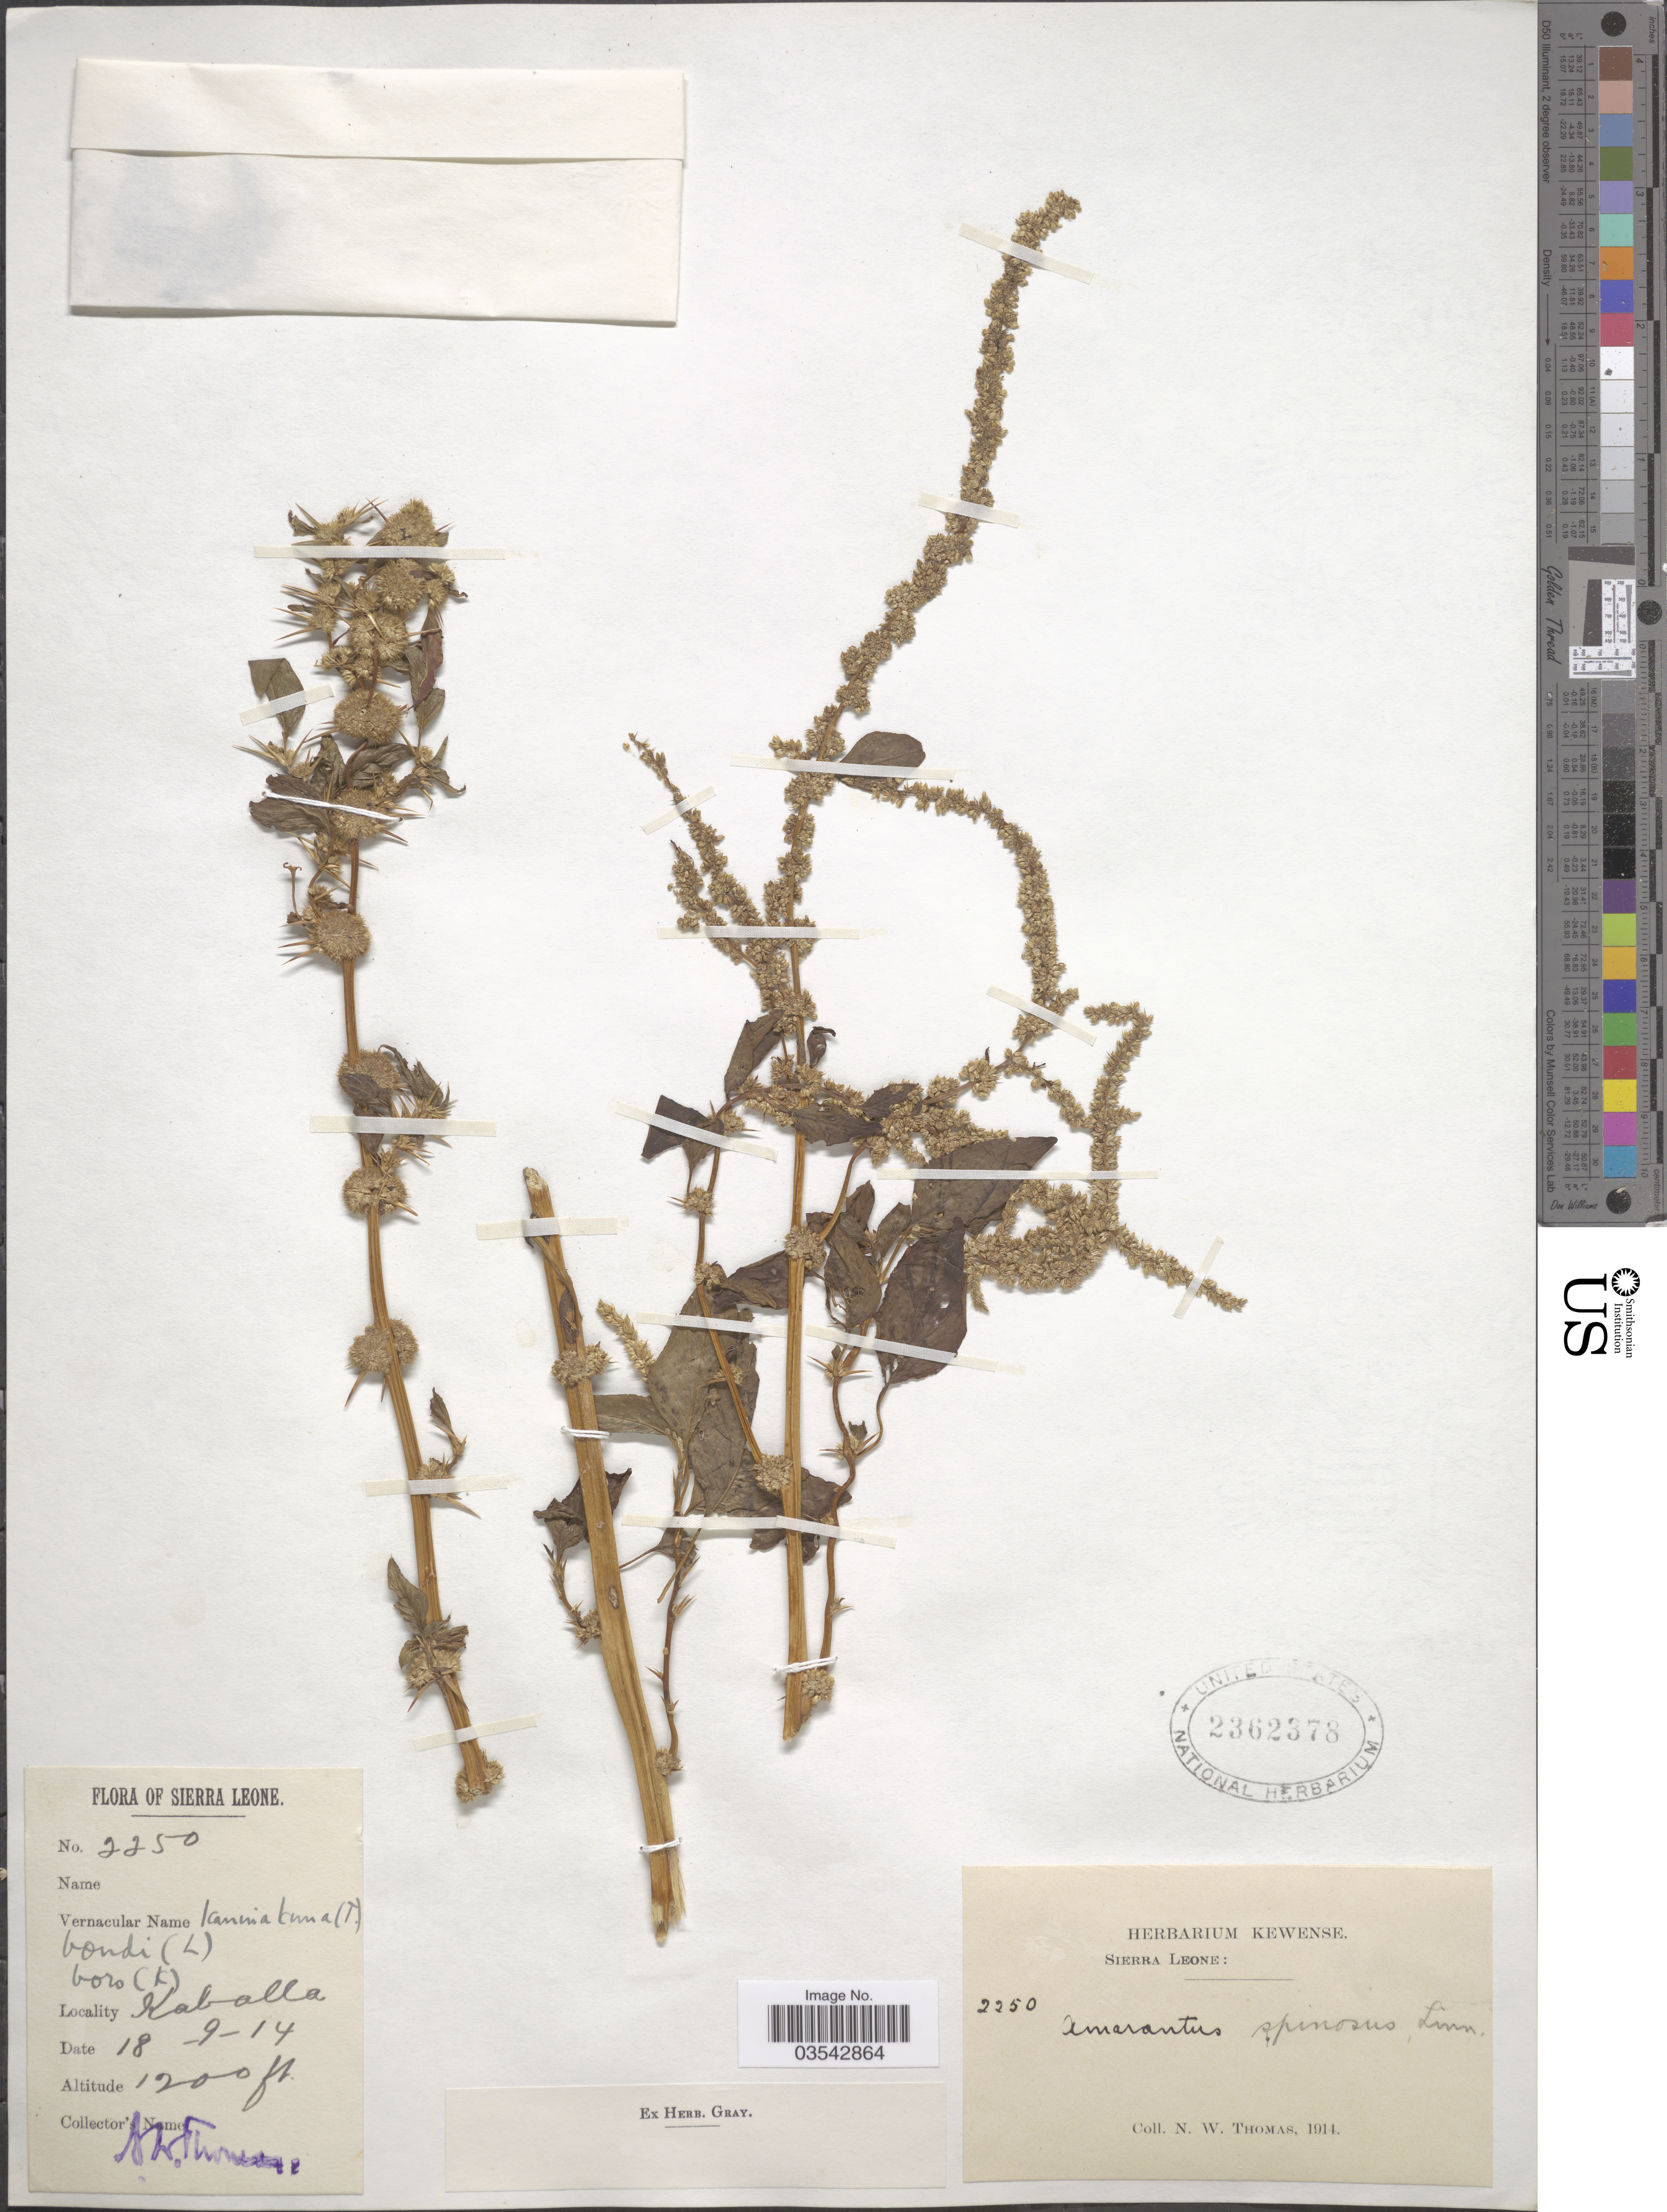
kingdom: Plantae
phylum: Tracheophyta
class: Magnoliopsida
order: Caryophyllales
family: Amaranthaceae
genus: Amaranthus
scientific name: Amaranthus spinosus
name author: L.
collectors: N. Thomas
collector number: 2250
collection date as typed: Transcribed d/m/y: 18/9/14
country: Sierra Leone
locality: Kaballa.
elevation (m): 366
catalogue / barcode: US 2362378